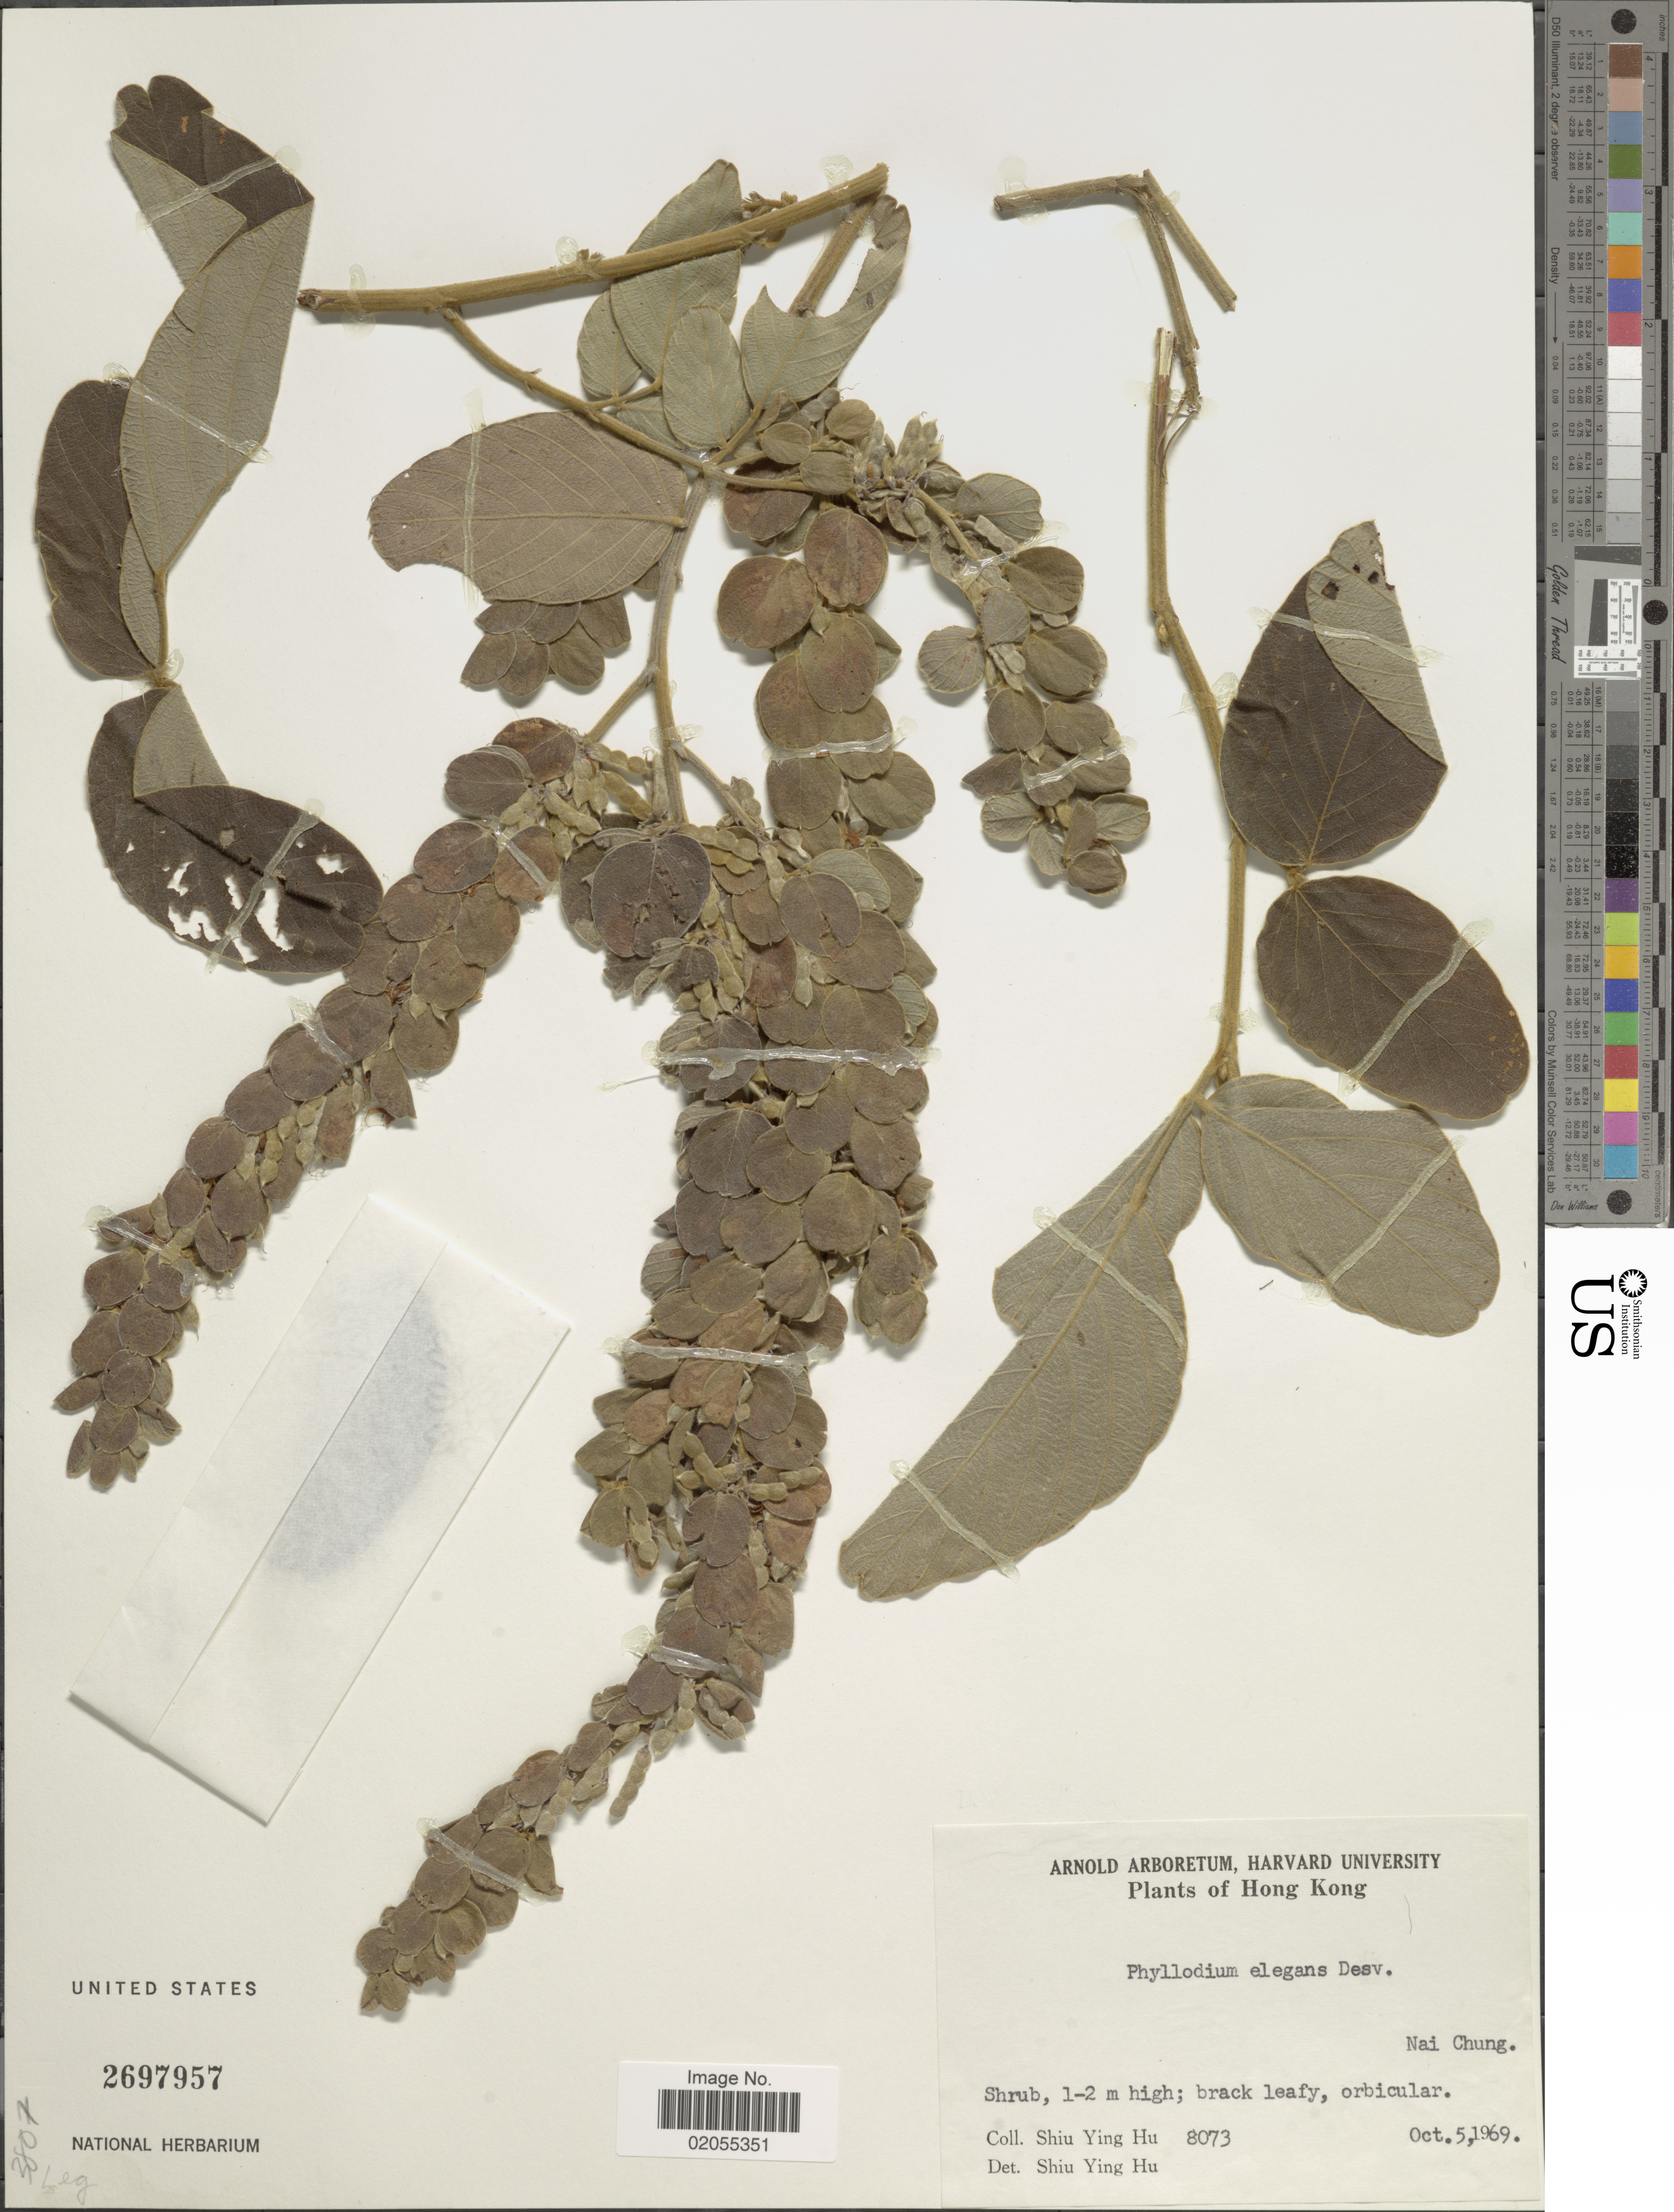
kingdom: Plantae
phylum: Tracheophyta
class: Magnoliopsida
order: Fabales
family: Fabaceae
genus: Phyllodium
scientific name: Phyllodium elegans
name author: (Lour.) Desv.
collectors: S. Y. Hu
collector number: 8073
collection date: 1969-10-05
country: China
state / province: Hong Kong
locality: Nai Chung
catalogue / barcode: US 2697957